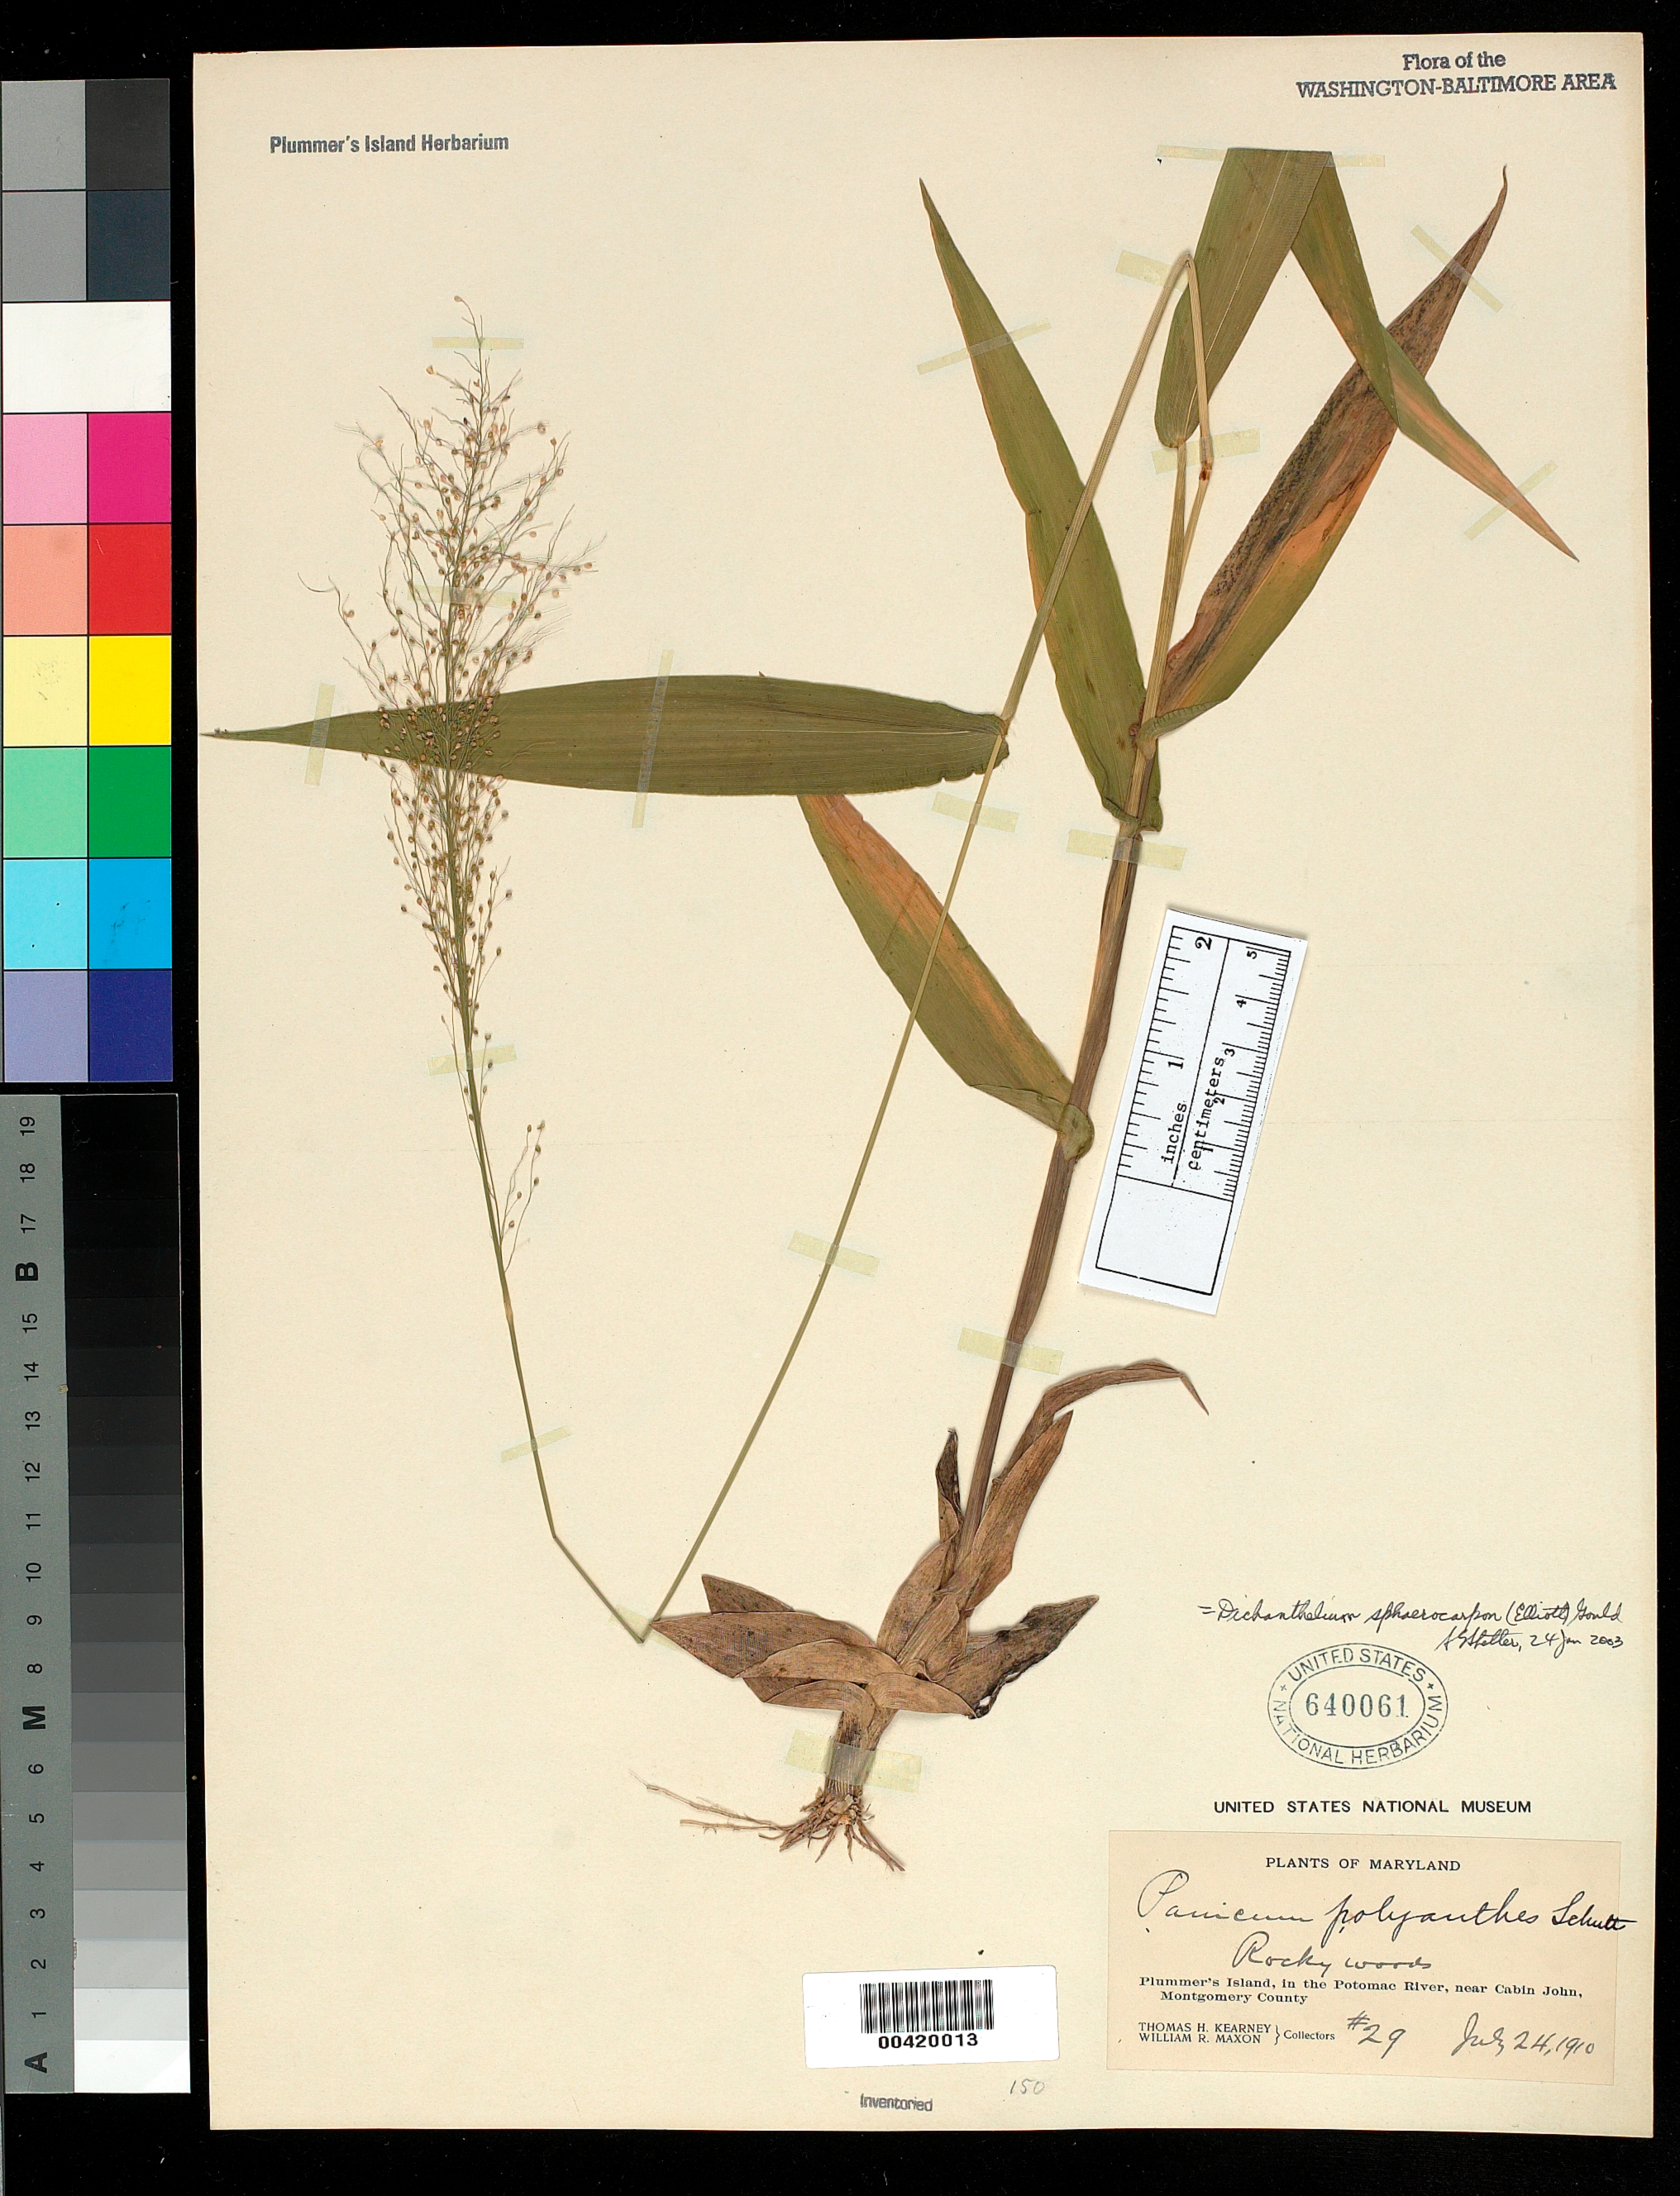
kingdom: Plantae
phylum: Tracheophyta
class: Liliopsida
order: Poales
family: Poaceae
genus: Dichanthelium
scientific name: Dichanthelium sphaerocarpon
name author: (Elliott) Gould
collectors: T. H. Kearney & W. R. Maxon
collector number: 29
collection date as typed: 24 Jul 1910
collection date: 1910-07-24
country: United States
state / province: Maryland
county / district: Montgomery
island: Plummers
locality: Plummer's Island C. & O. Canal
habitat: Rocky woods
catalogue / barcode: US 640061